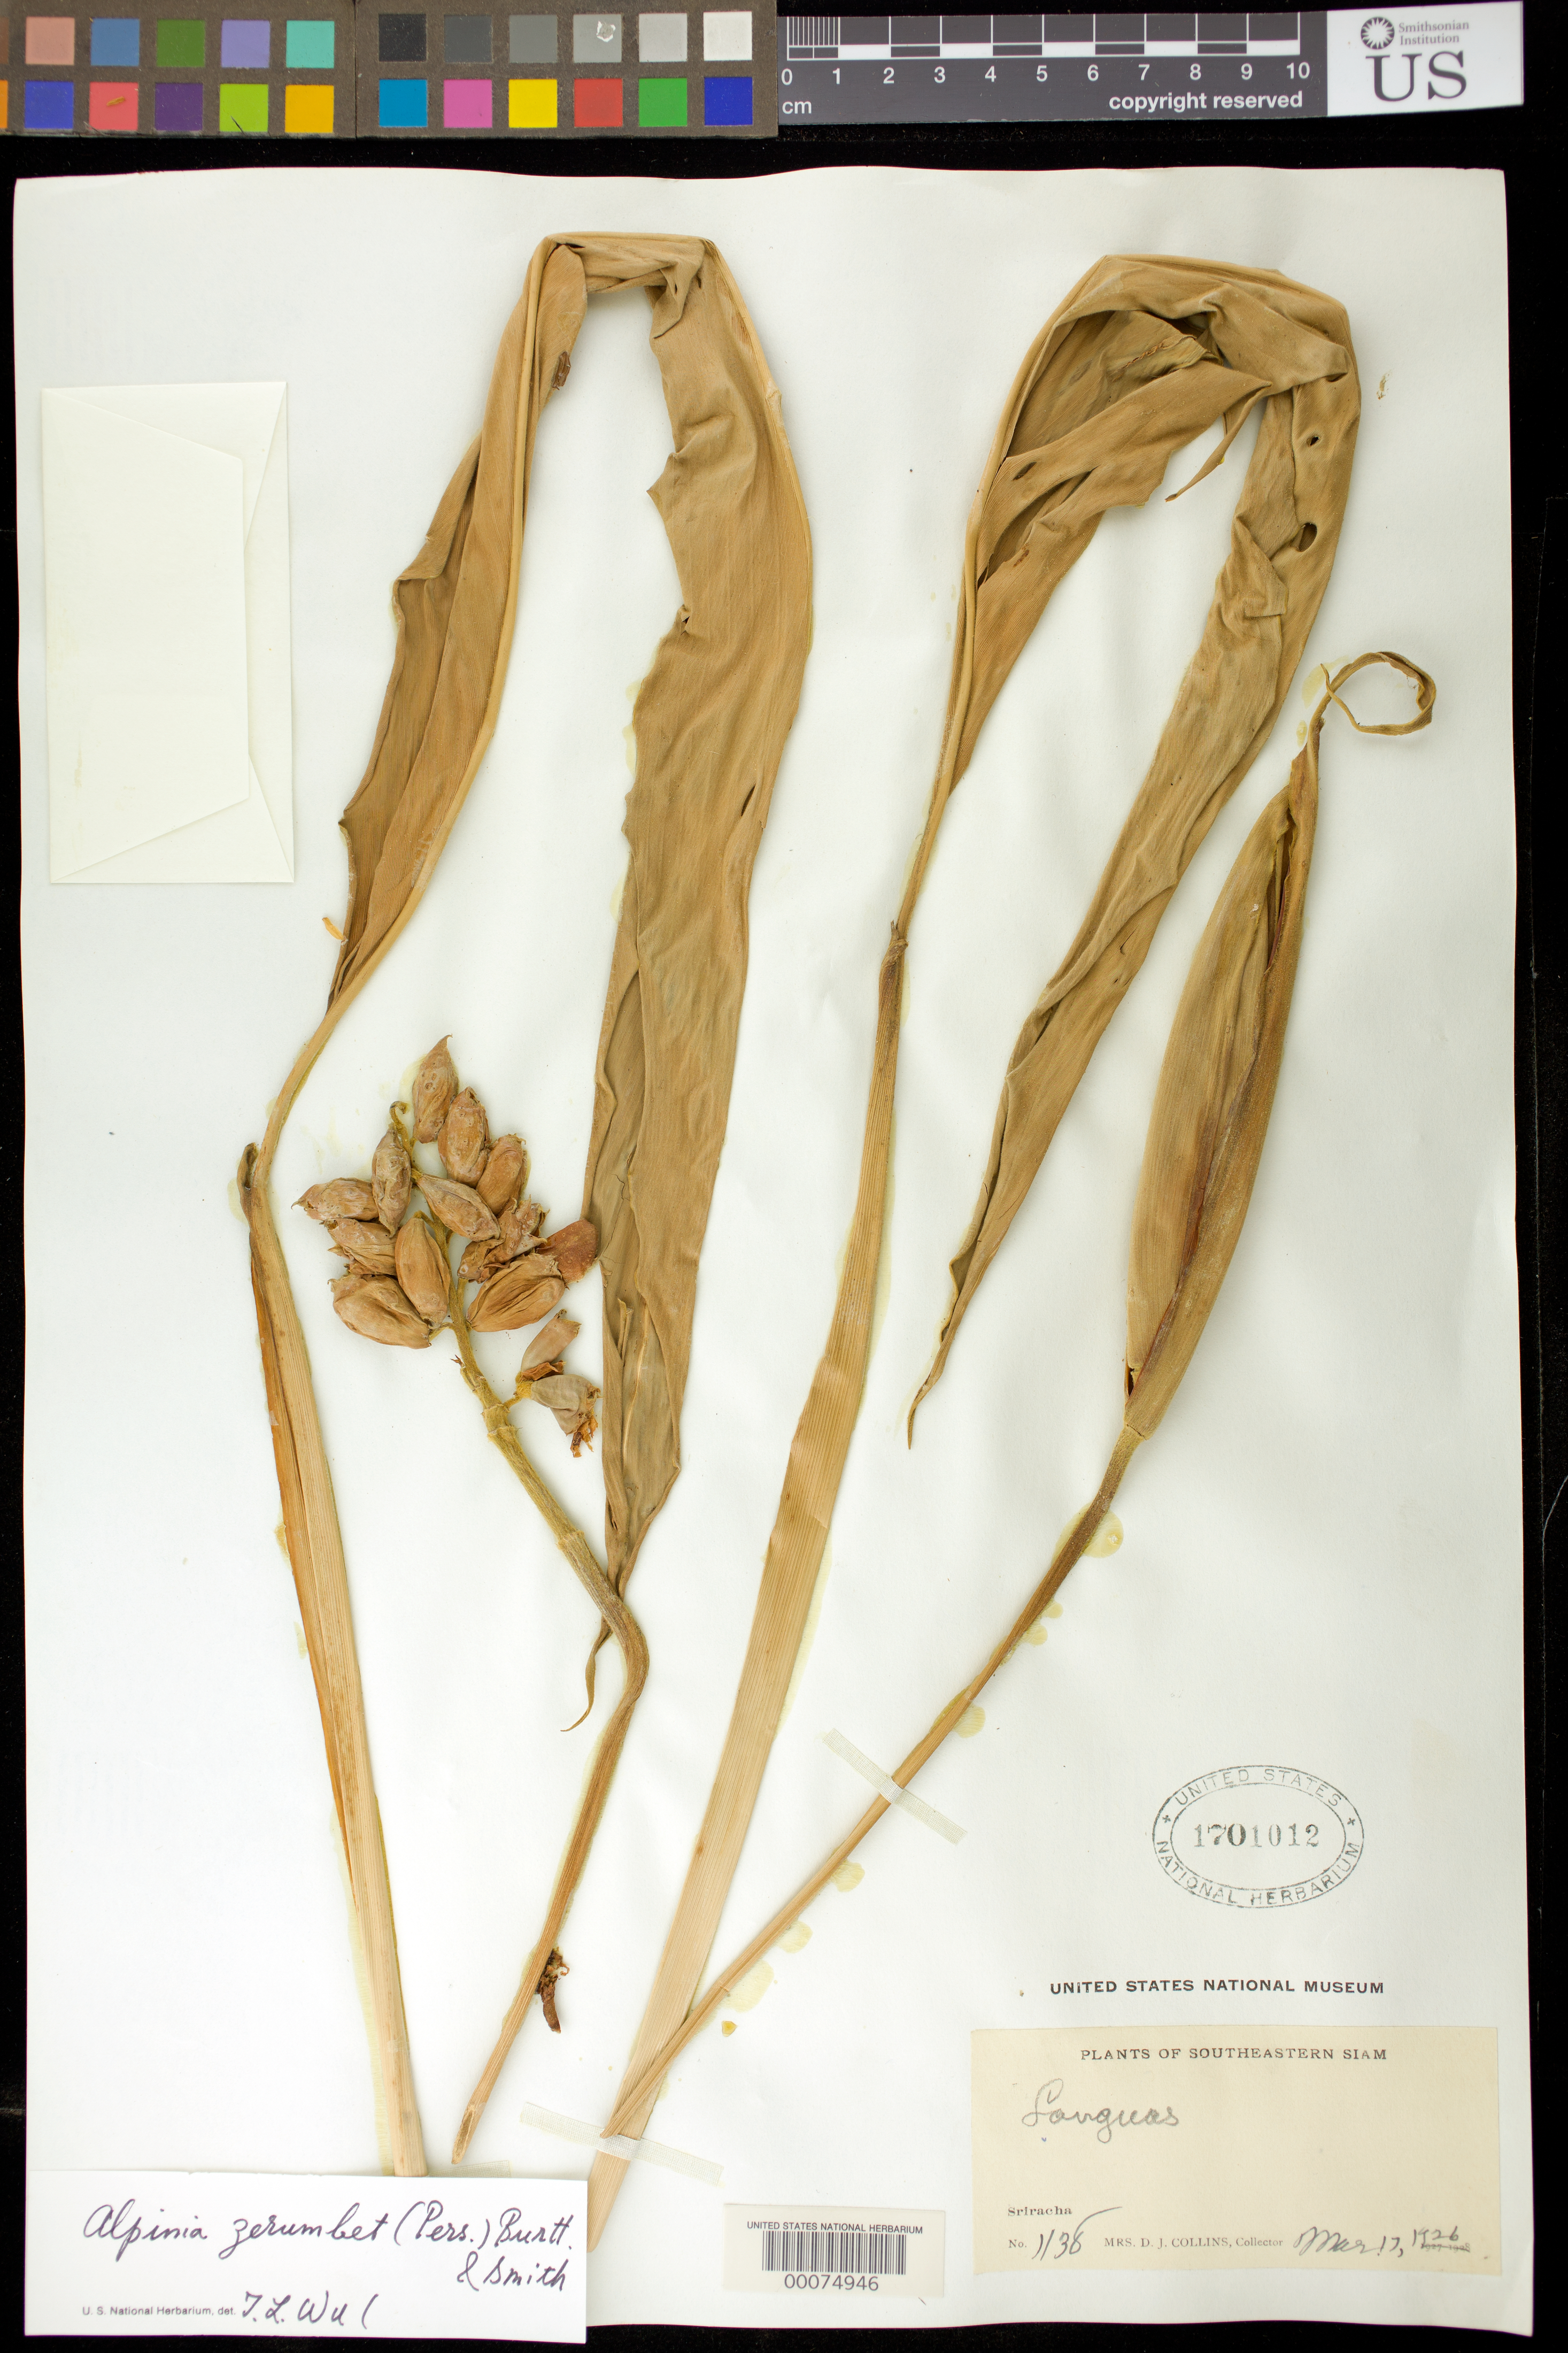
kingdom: Plantae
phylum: Tracheophyta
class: Liliopsida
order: Zingiberales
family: Zingiberaceae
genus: Alpinia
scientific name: Alpinia zerumbet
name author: (Pers.) B.L. Burtt & R.M. Sm.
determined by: Wu, Te-Ling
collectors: Mrs. D. J. Collins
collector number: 1138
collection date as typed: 17 Mar 1926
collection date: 1926-03-17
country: Thailand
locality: Plants of southeastern siam, sriracha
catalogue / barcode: US 1701012